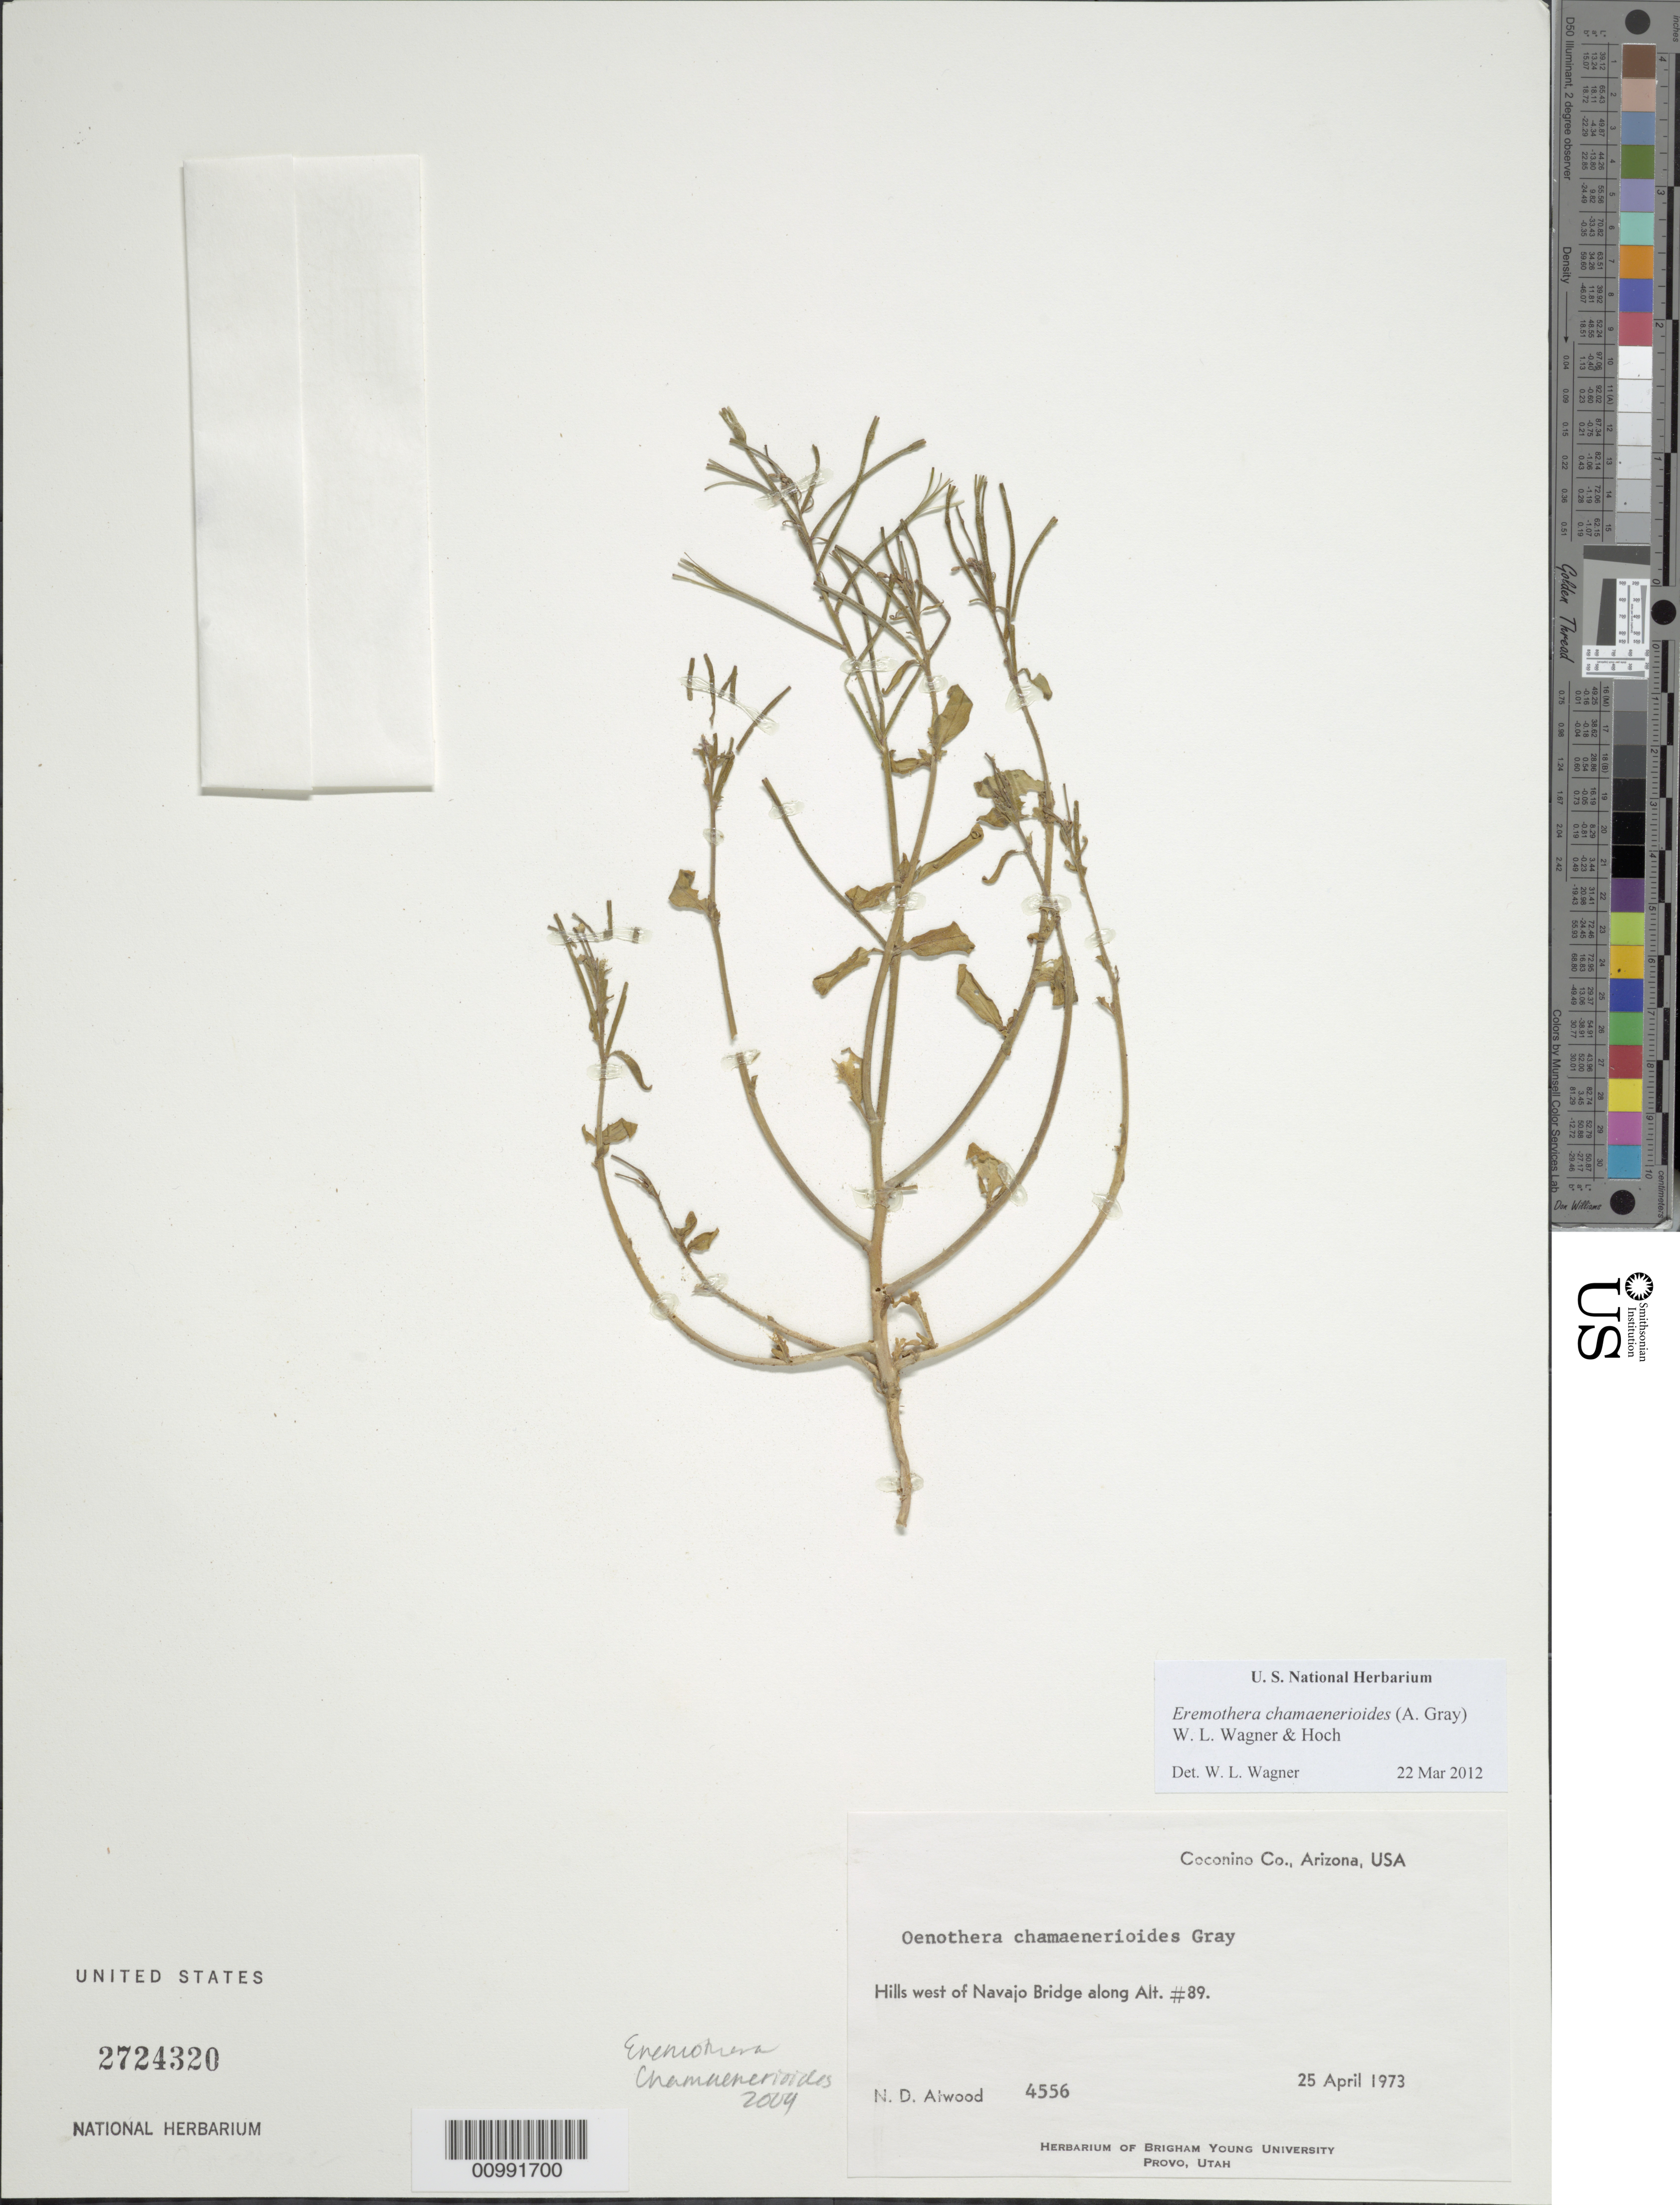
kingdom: Plantae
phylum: Tracheophyta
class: Magnoliopsida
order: Myrtales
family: Onagraceae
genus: Eremothera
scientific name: Eremothera chamaenerioides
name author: (A. Gray) W.L. Wagner & Hoch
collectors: N. Atwood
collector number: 4556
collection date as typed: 25 Apr 1973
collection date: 1973-04-25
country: United States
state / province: Arizona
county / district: Coconino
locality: Hills west of Navajo Bridge along Alt. #89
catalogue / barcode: US 2724320